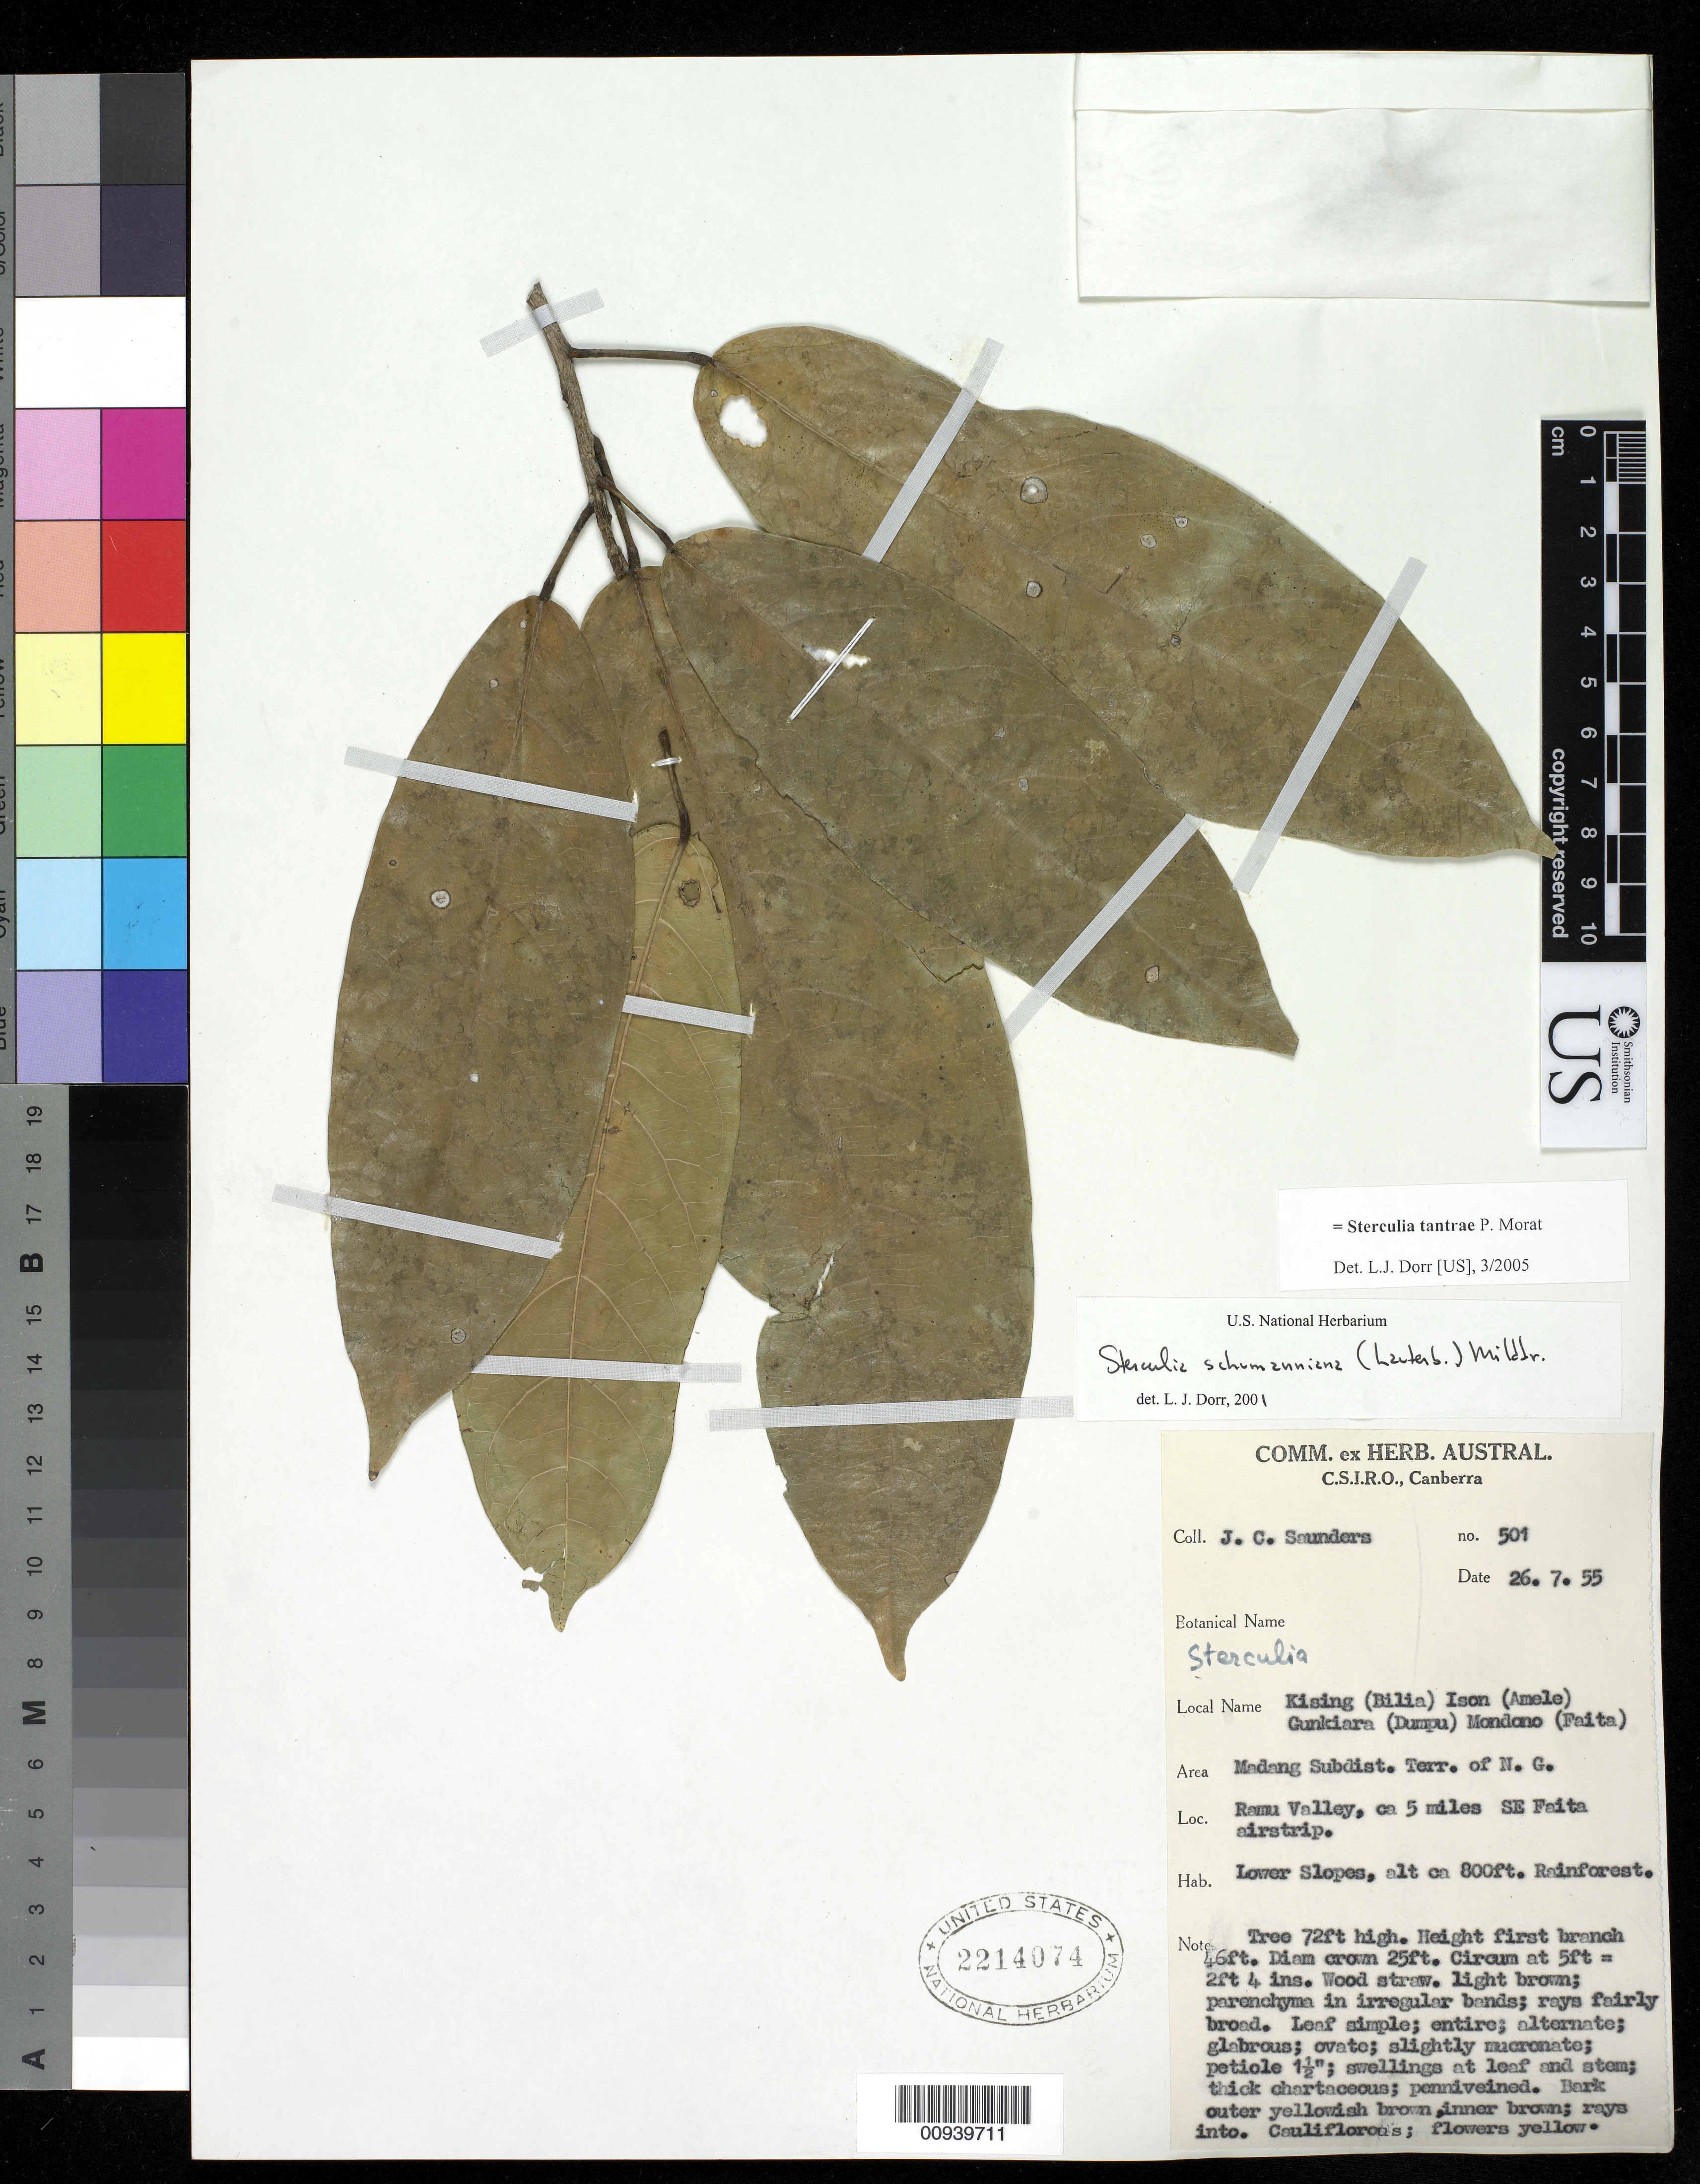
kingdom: Plantae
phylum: Tracheophyta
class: Magnoliopsida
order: Malvales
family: Malvaceae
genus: Sterculia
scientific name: Sterculia tantrae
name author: Morat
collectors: J. C. Saunders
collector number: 501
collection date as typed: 26 Jul 1955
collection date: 1955-07-26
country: Papua New Guinea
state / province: Madang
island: New Guinea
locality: Madang Subdist.; Ramu Valley, ca. 5 miles SE Faita airstrip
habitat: Lower slopes; rainforest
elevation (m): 244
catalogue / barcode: US 2214074